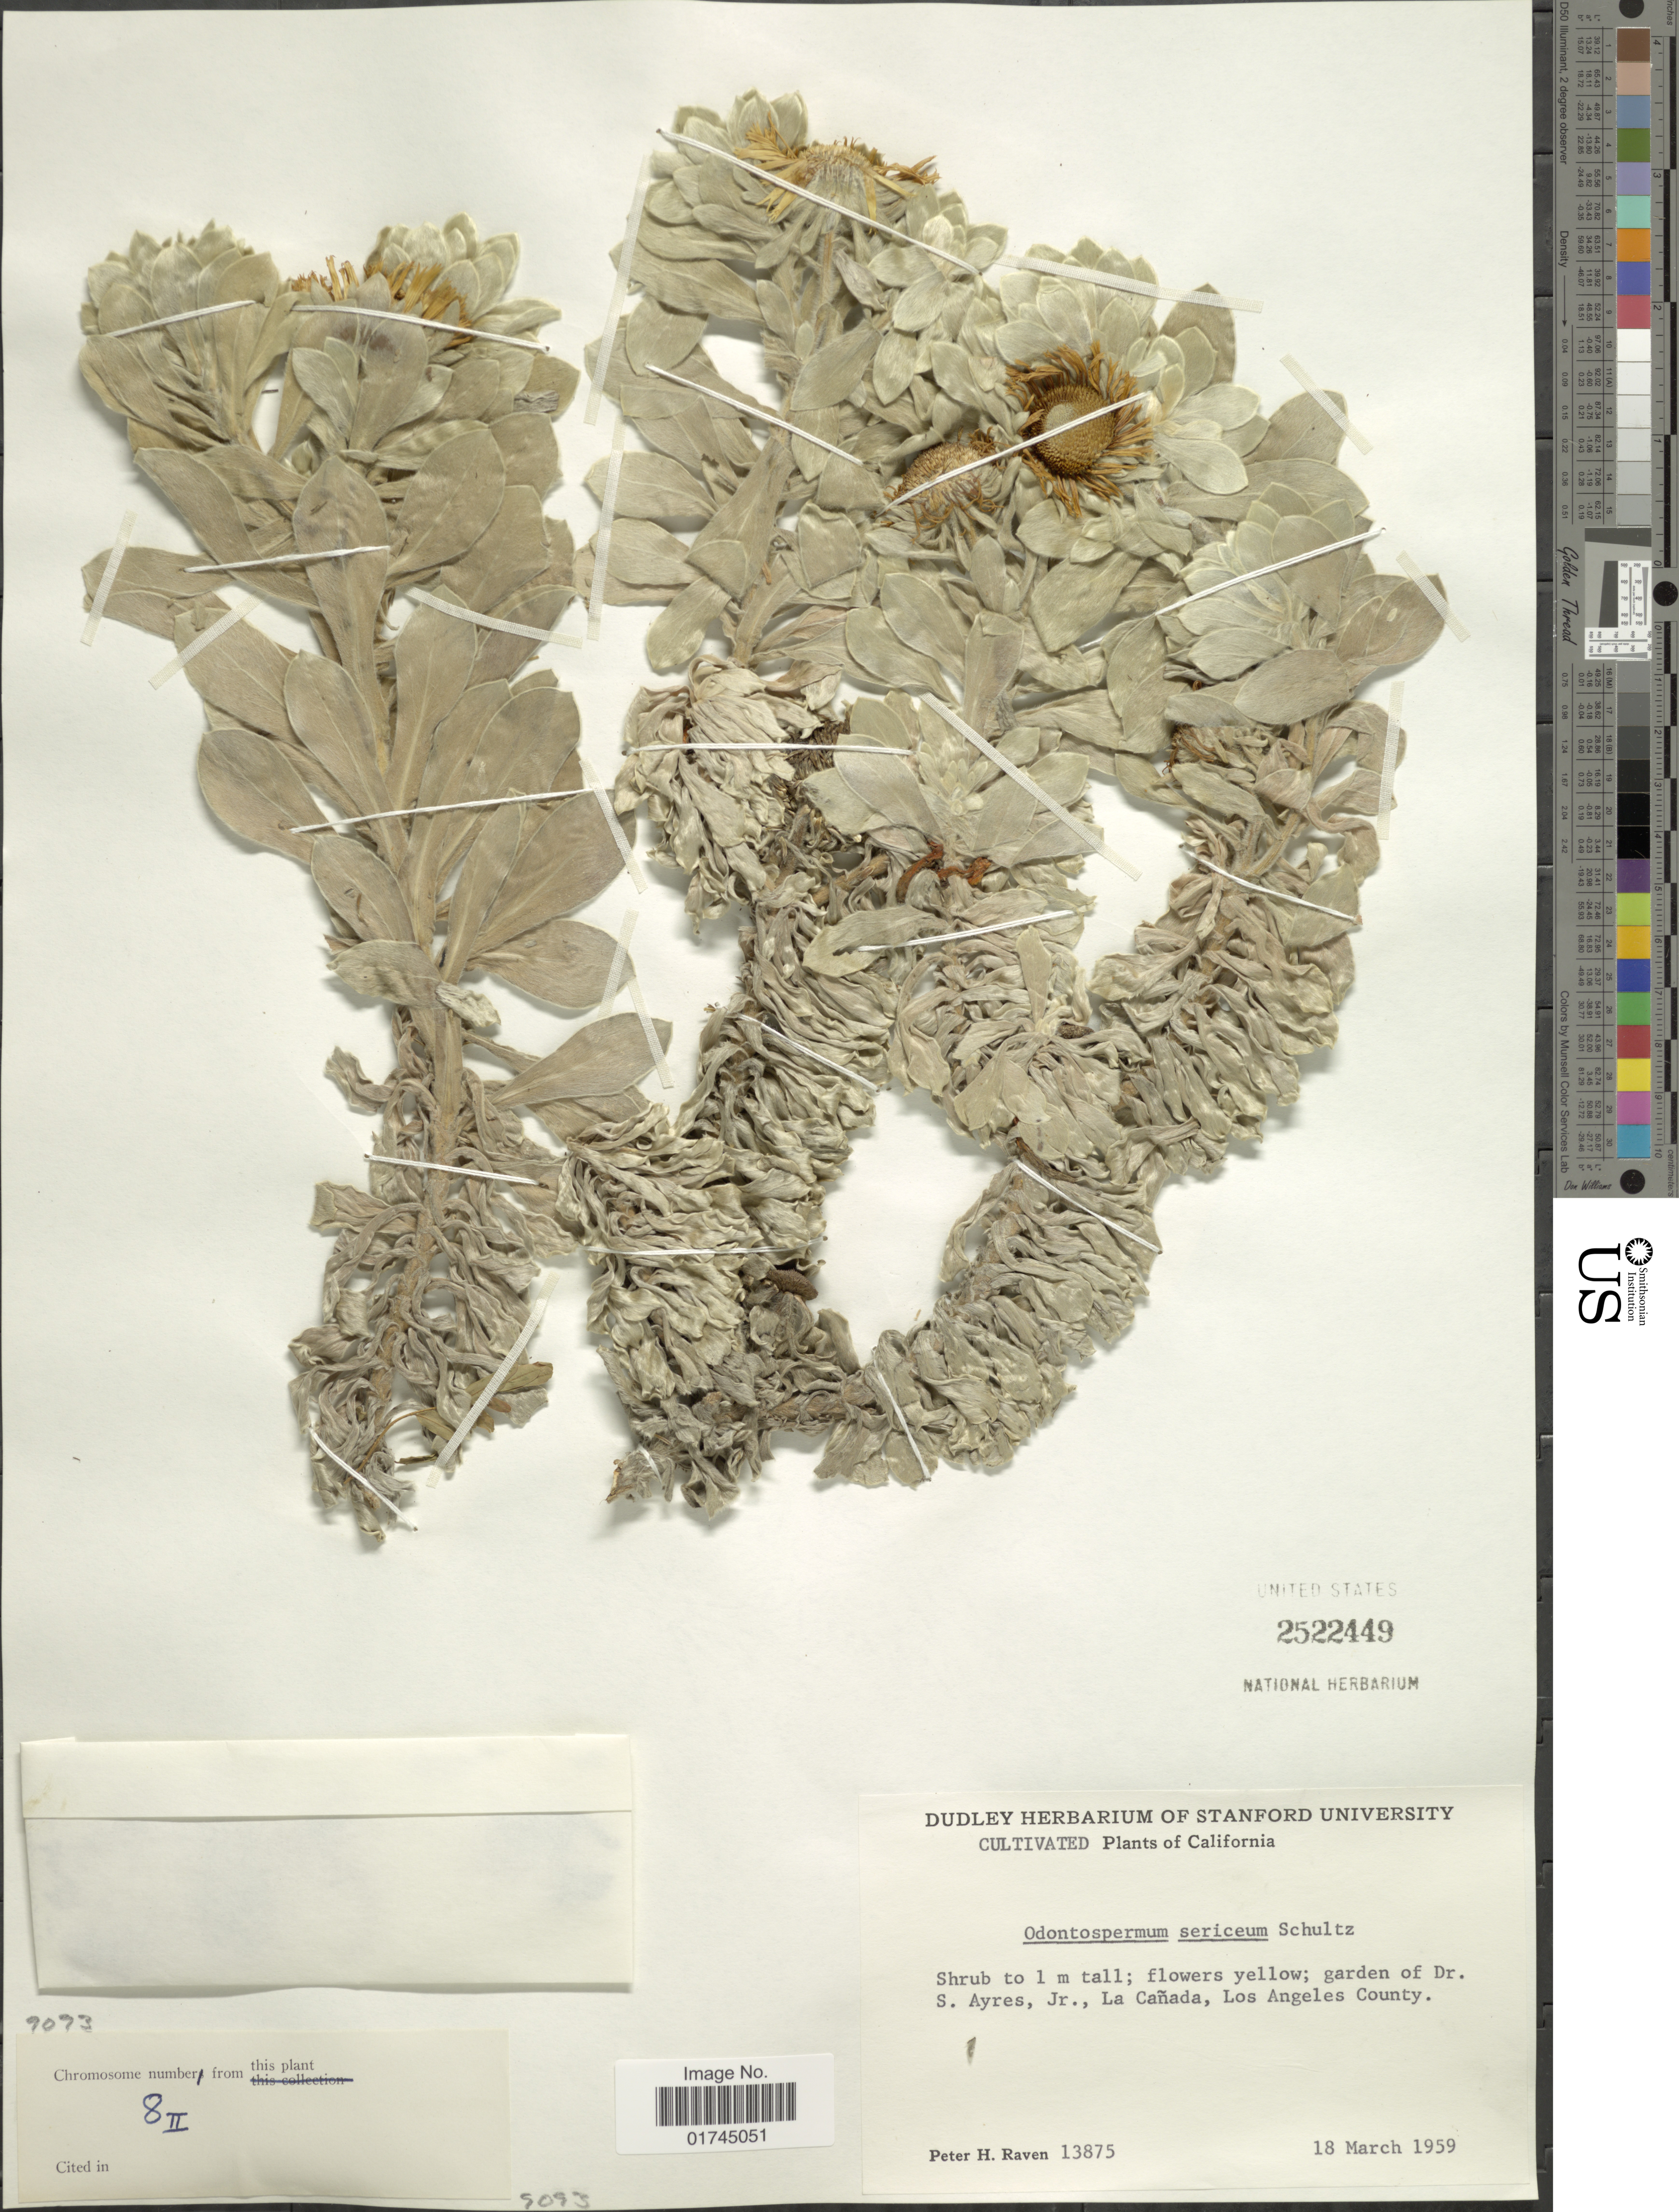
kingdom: Plantae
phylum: Tracheophyta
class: Magnoliopsida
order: Asterales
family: Asteraceae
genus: Odontospermum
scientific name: Odontospermum sericeum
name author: (L. f.) Sch. Bip.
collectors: P. Raven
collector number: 13875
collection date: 1959-03-18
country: United States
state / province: California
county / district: Los Angeles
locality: Garden of Dr. S. Ayres, Jr., La Cañada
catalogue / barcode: US 2522449